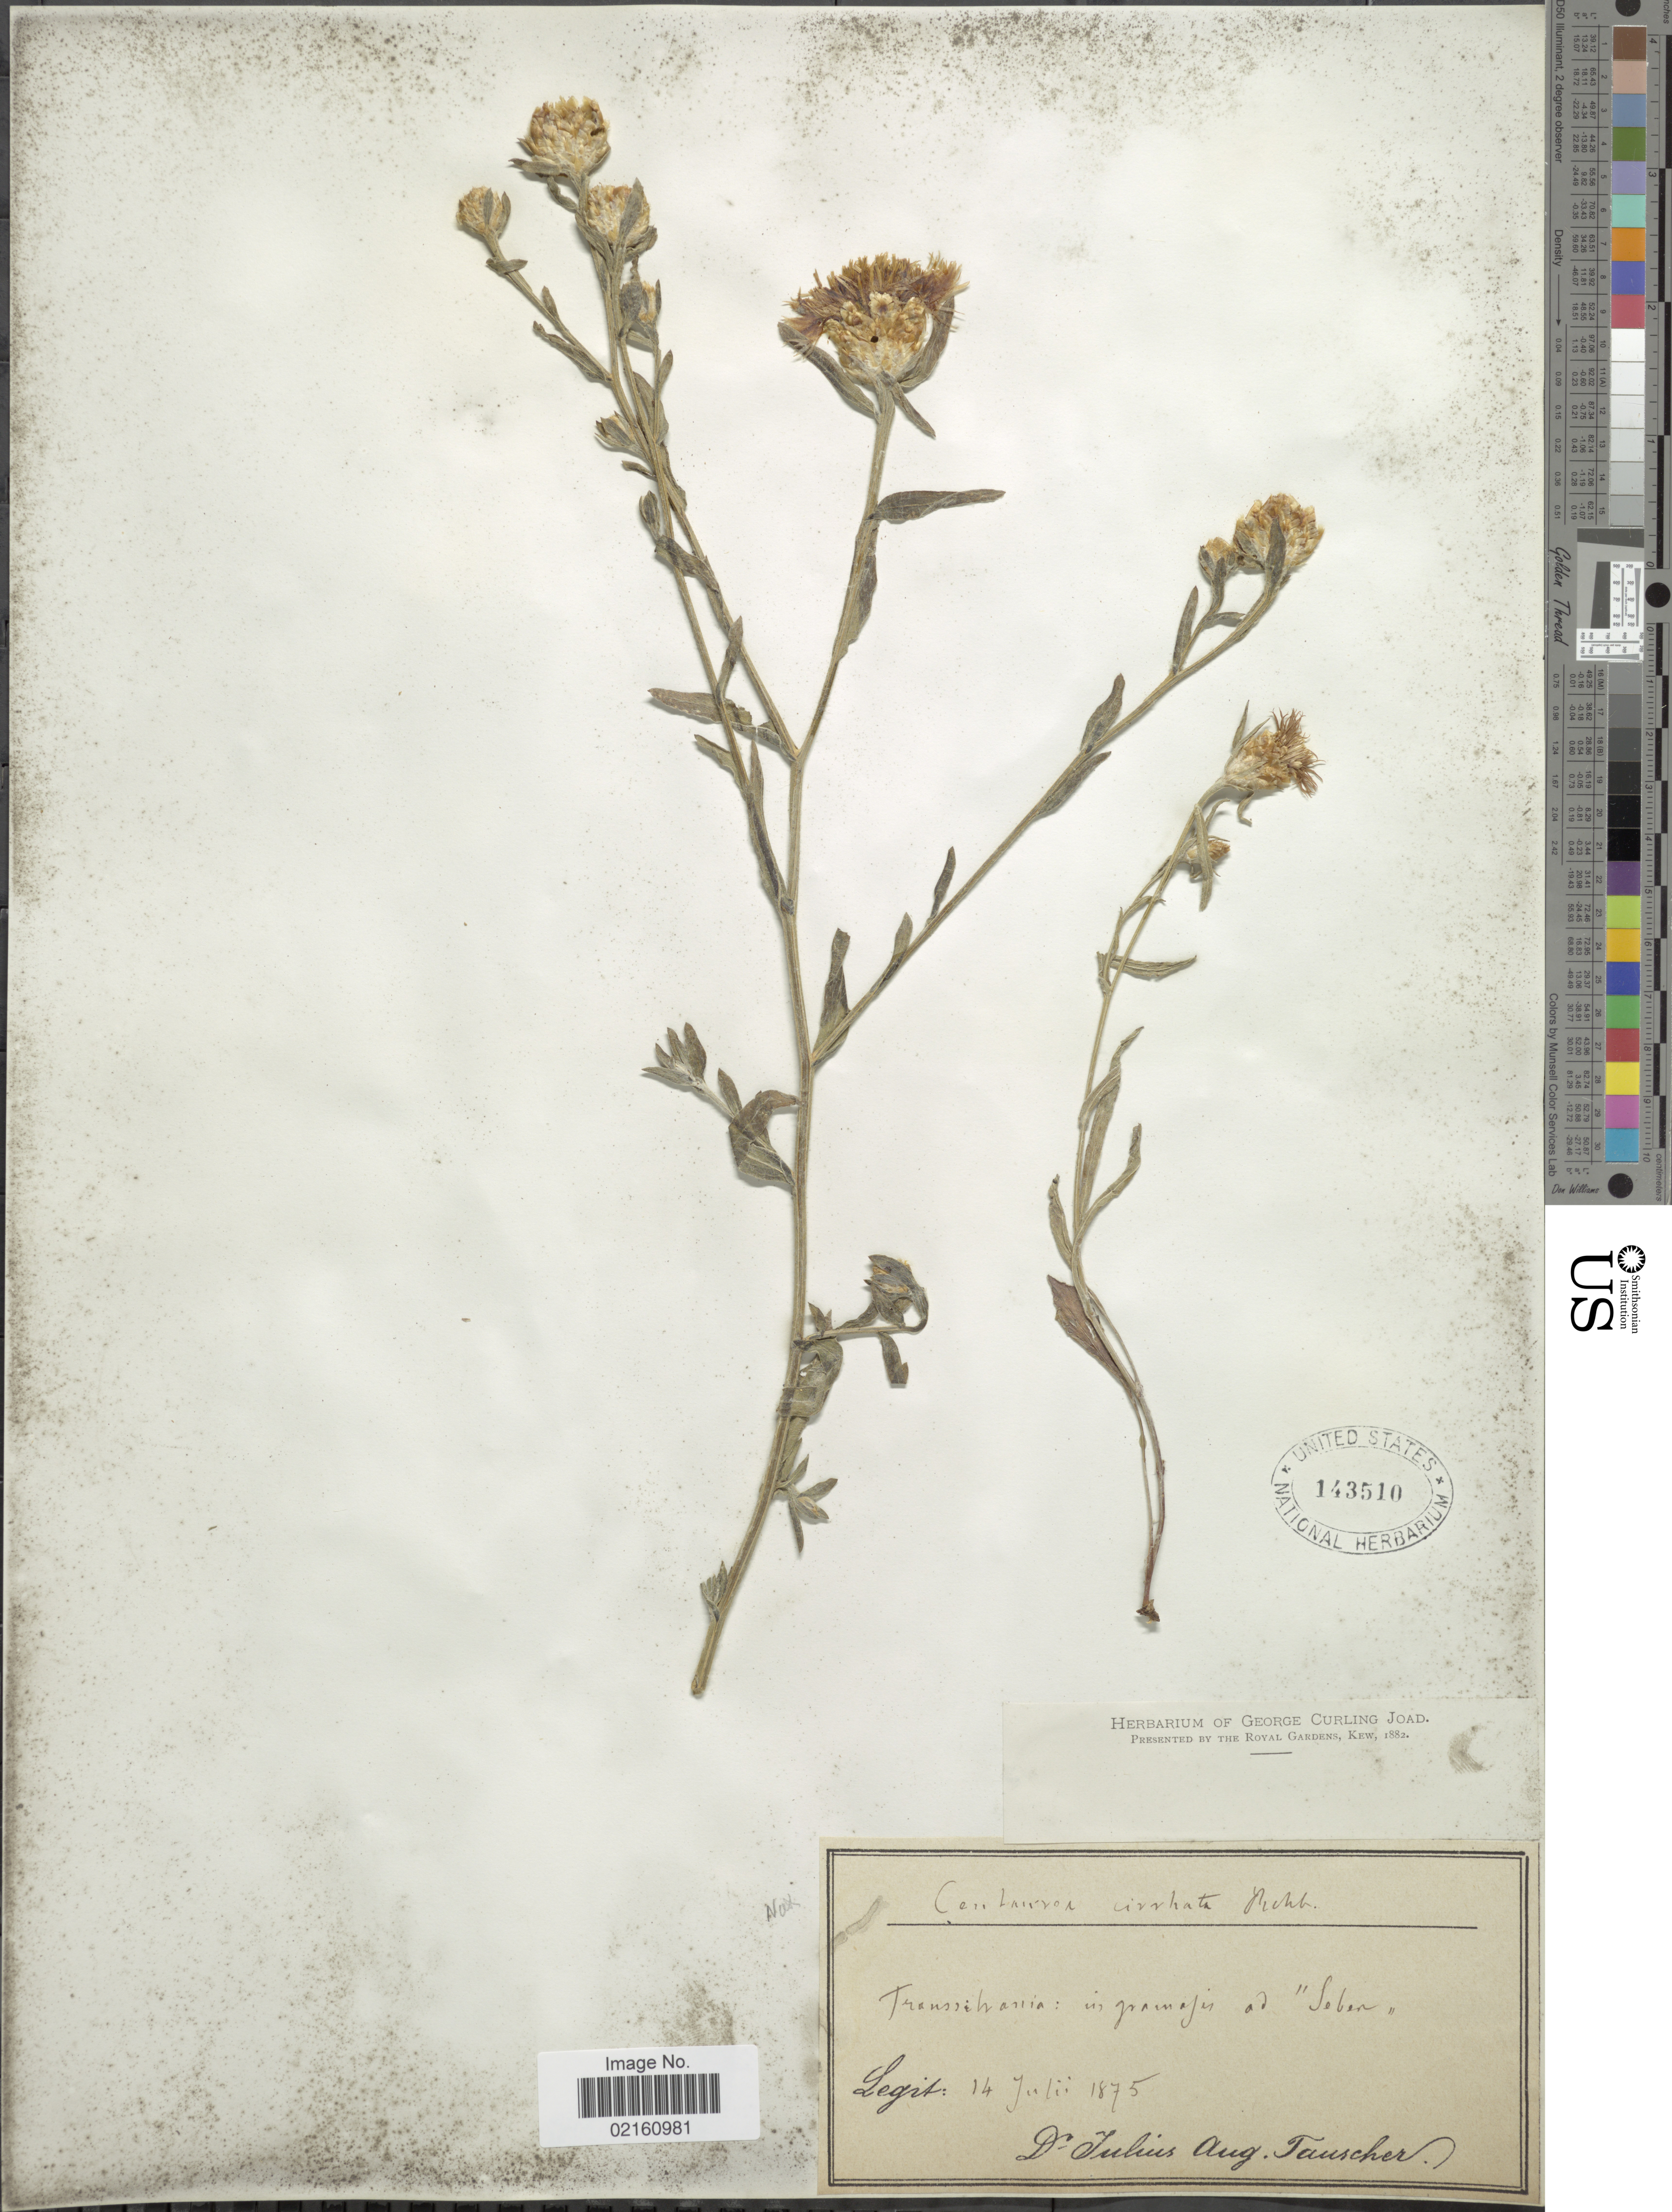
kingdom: Plantae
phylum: Tracheophyta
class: Magnoliopsida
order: Asterales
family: Asteraceae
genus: Centaurea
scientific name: Centaurea nervosa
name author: Willd.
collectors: G. Tauscher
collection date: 1875-07-14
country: Romania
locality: Transsilvania, ad Seben [interpreted]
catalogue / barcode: US 143510